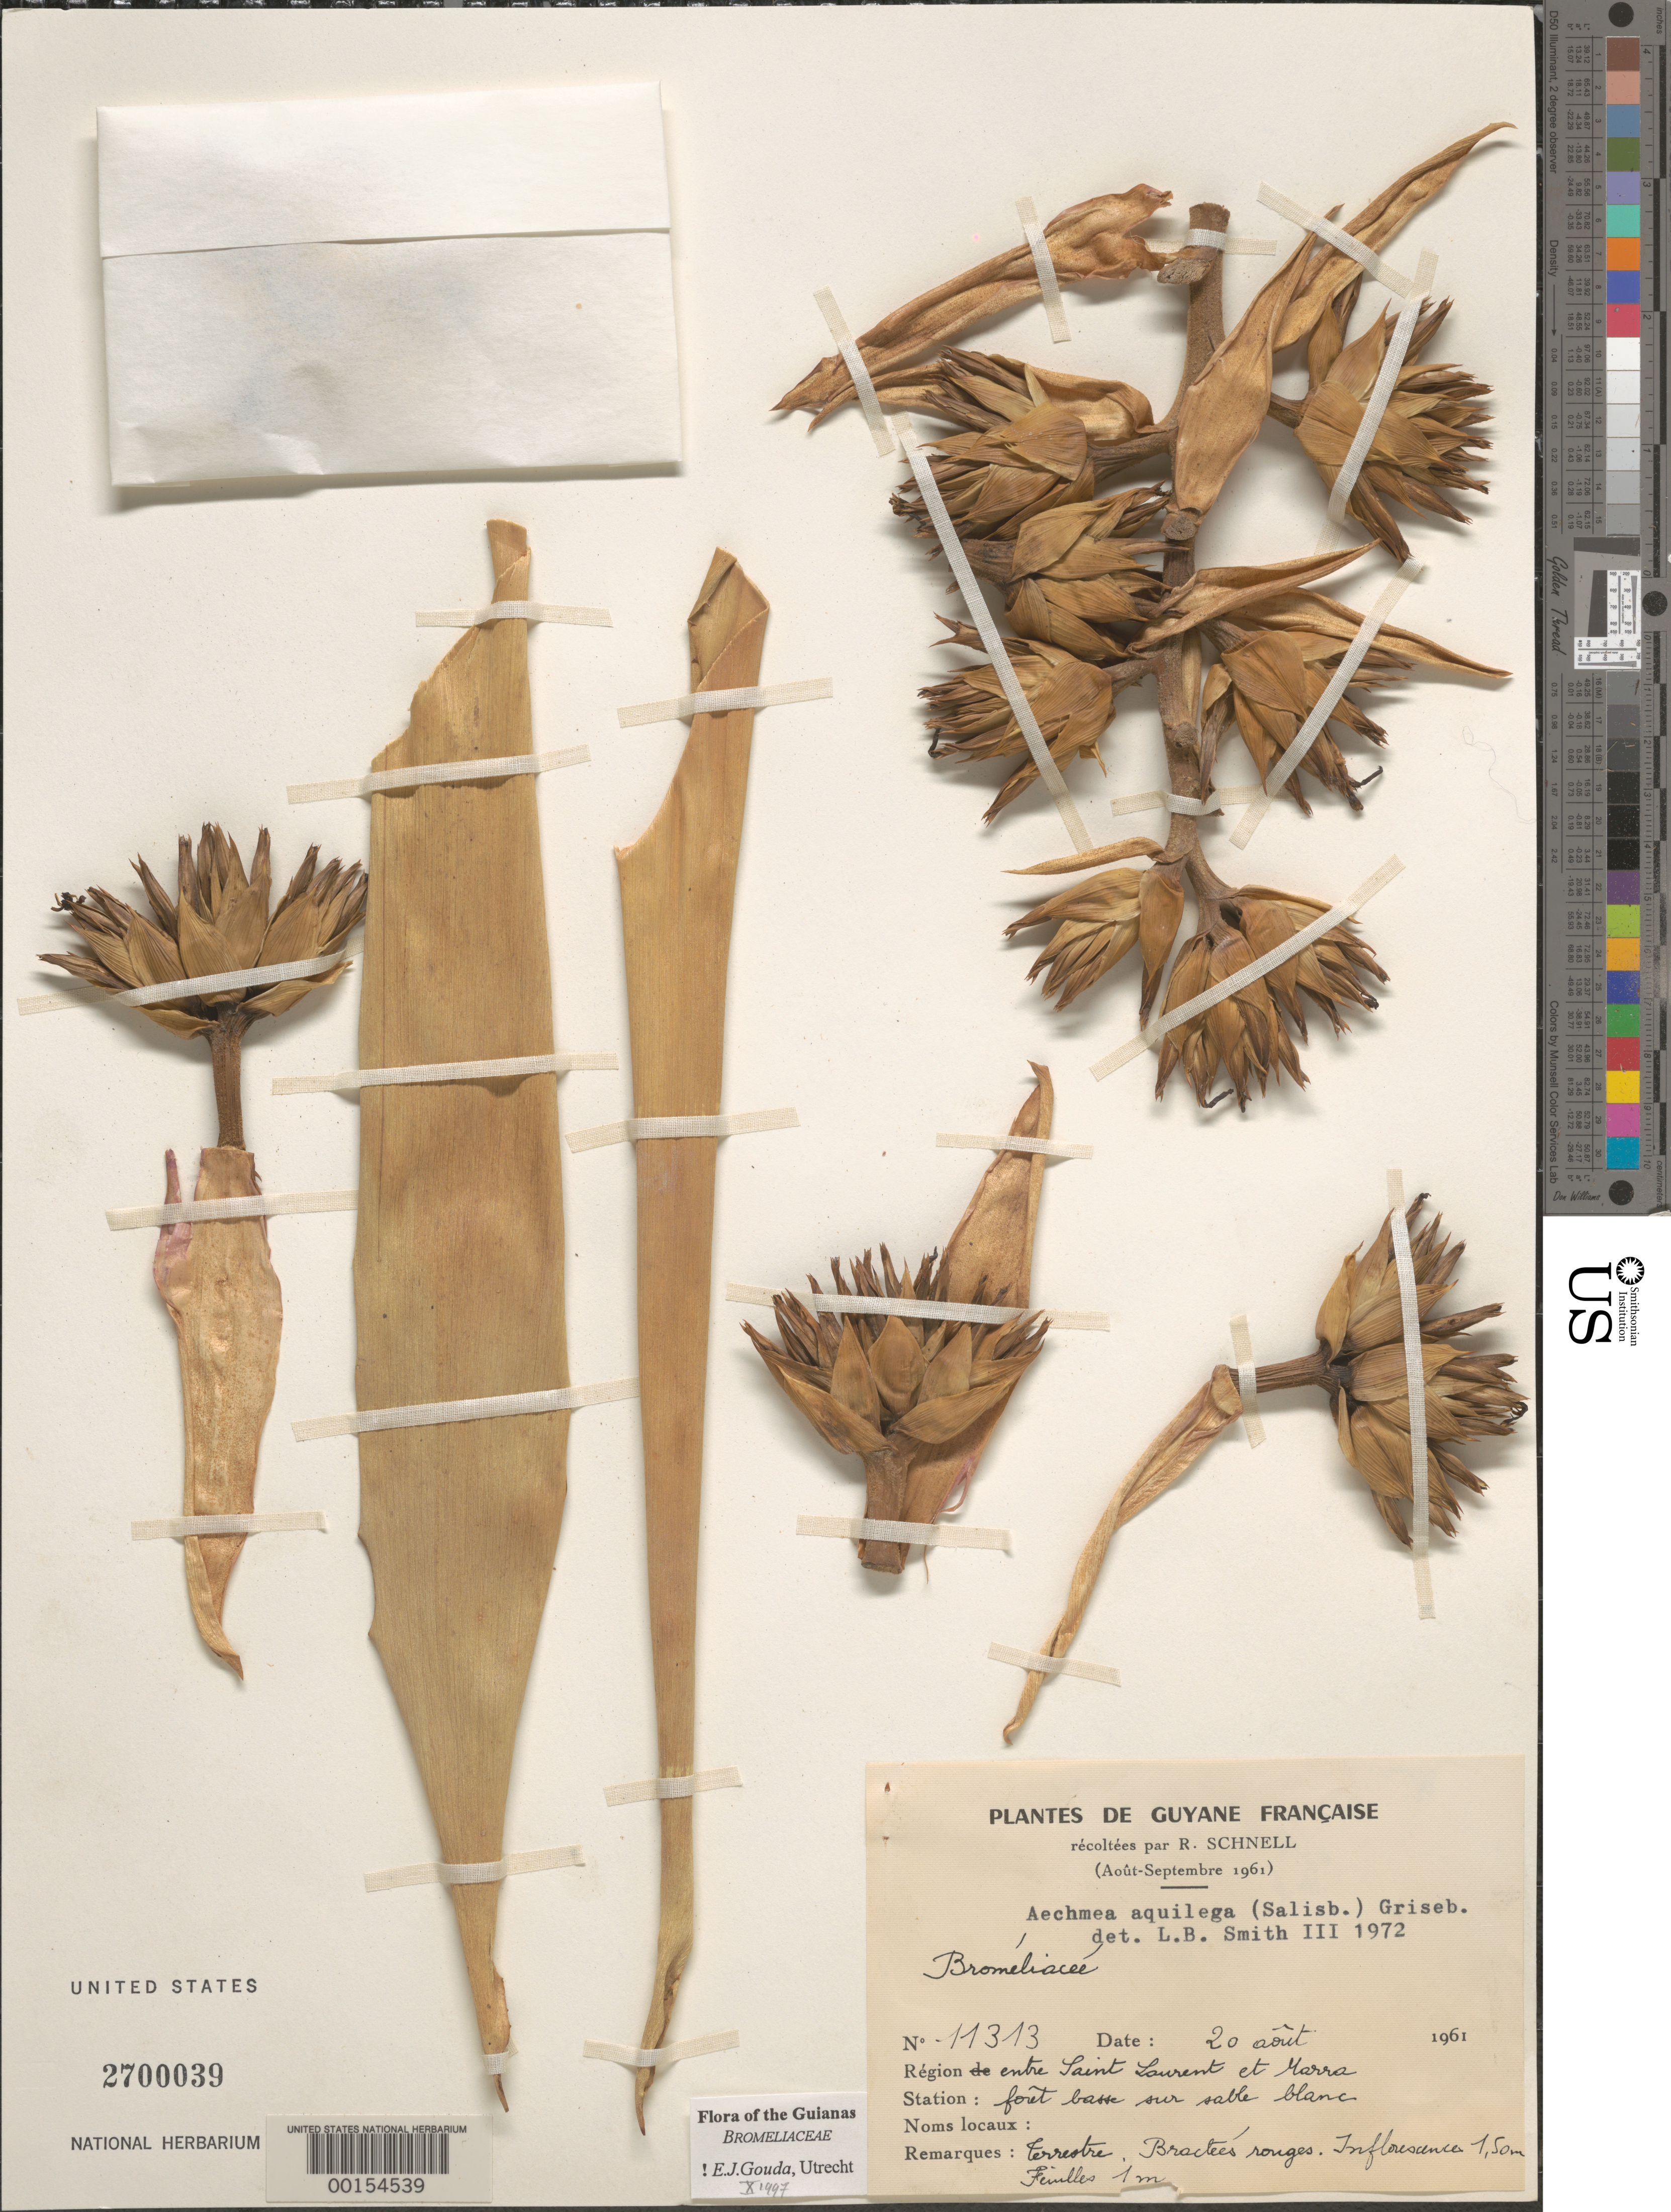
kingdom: Plantae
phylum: Tracheophyta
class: Liliopsida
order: Poales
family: Bromeliaceae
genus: Aechmea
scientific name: Aechmea aquilega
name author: (Salisb.) Griseb.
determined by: Gouda, E. J.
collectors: R. A. Schnell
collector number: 11313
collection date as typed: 20-Aug-61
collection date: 1961-08-20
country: French Guiana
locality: Saint-Laurent du Maroni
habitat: Low forest on white sand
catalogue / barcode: US 2700039